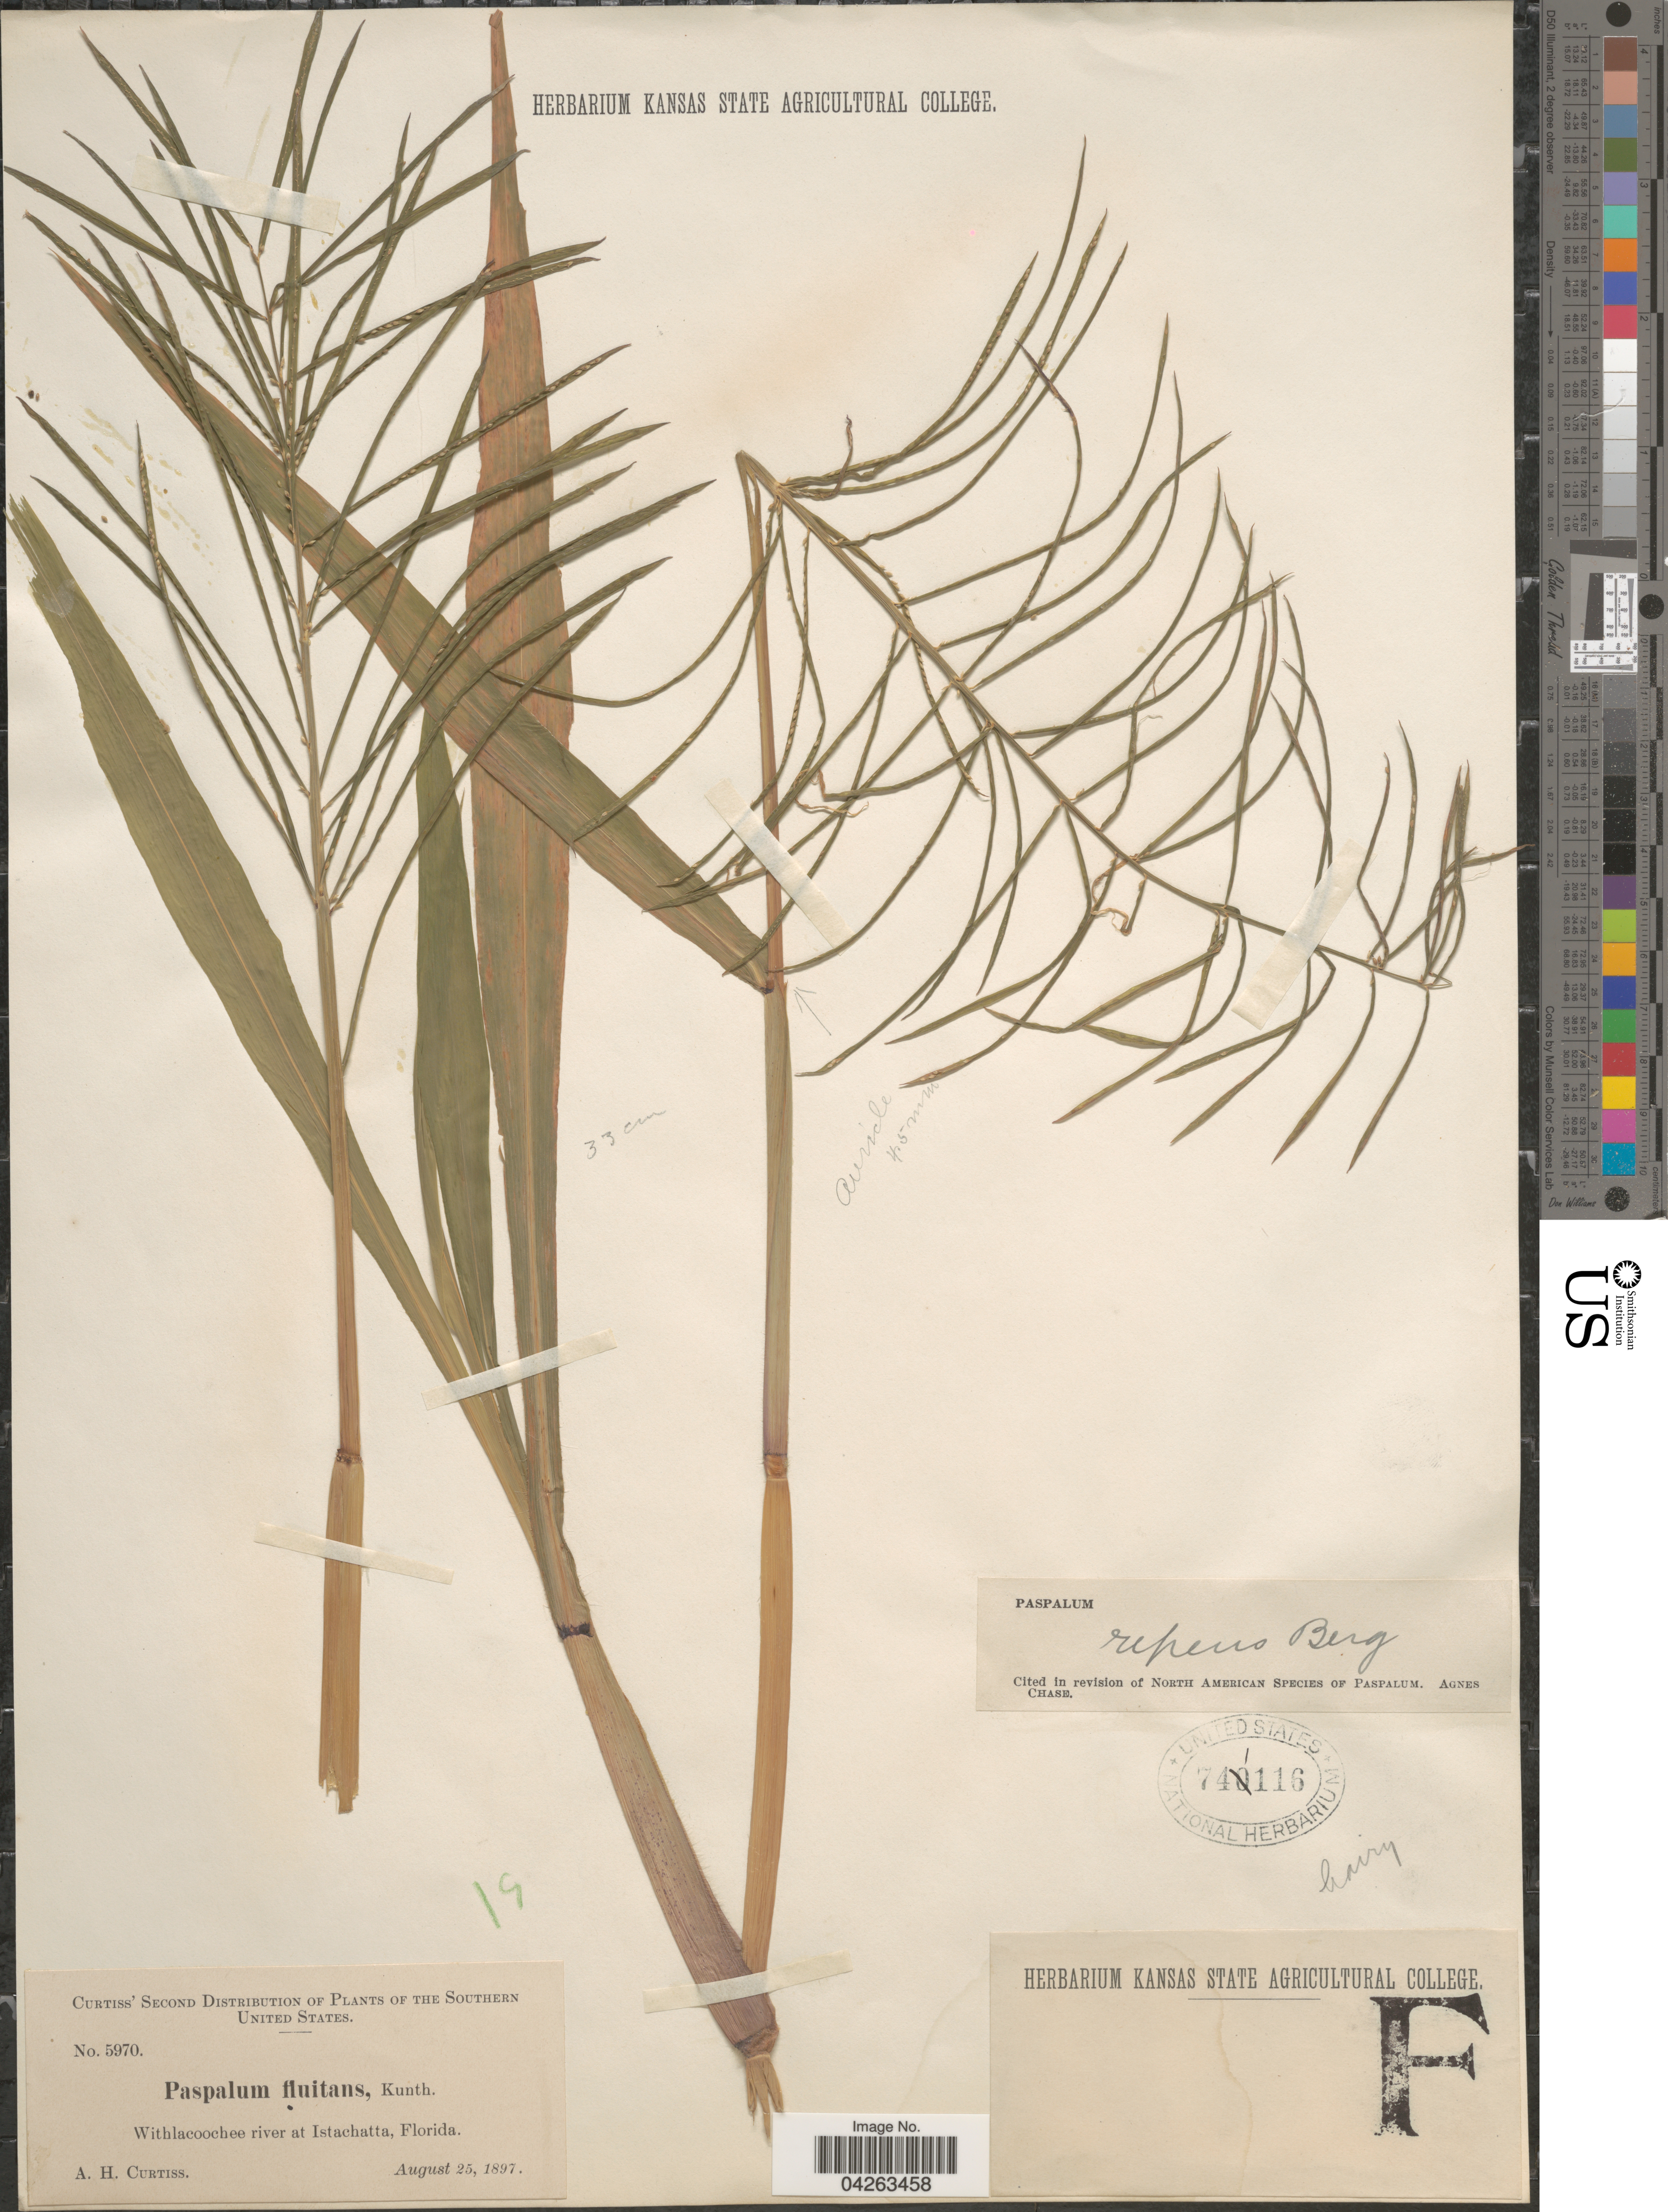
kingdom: Plantae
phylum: Tracheophyta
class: Liliopsida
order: Poales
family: Poaceae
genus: Paspalum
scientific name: Paspalum repens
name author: P.J. Bergius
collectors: A. H. Curtiss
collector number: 5970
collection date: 1897-08-25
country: United States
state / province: Florida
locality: The Southern United States. Withlacoochee river at Istachatta.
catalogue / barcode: US 741116